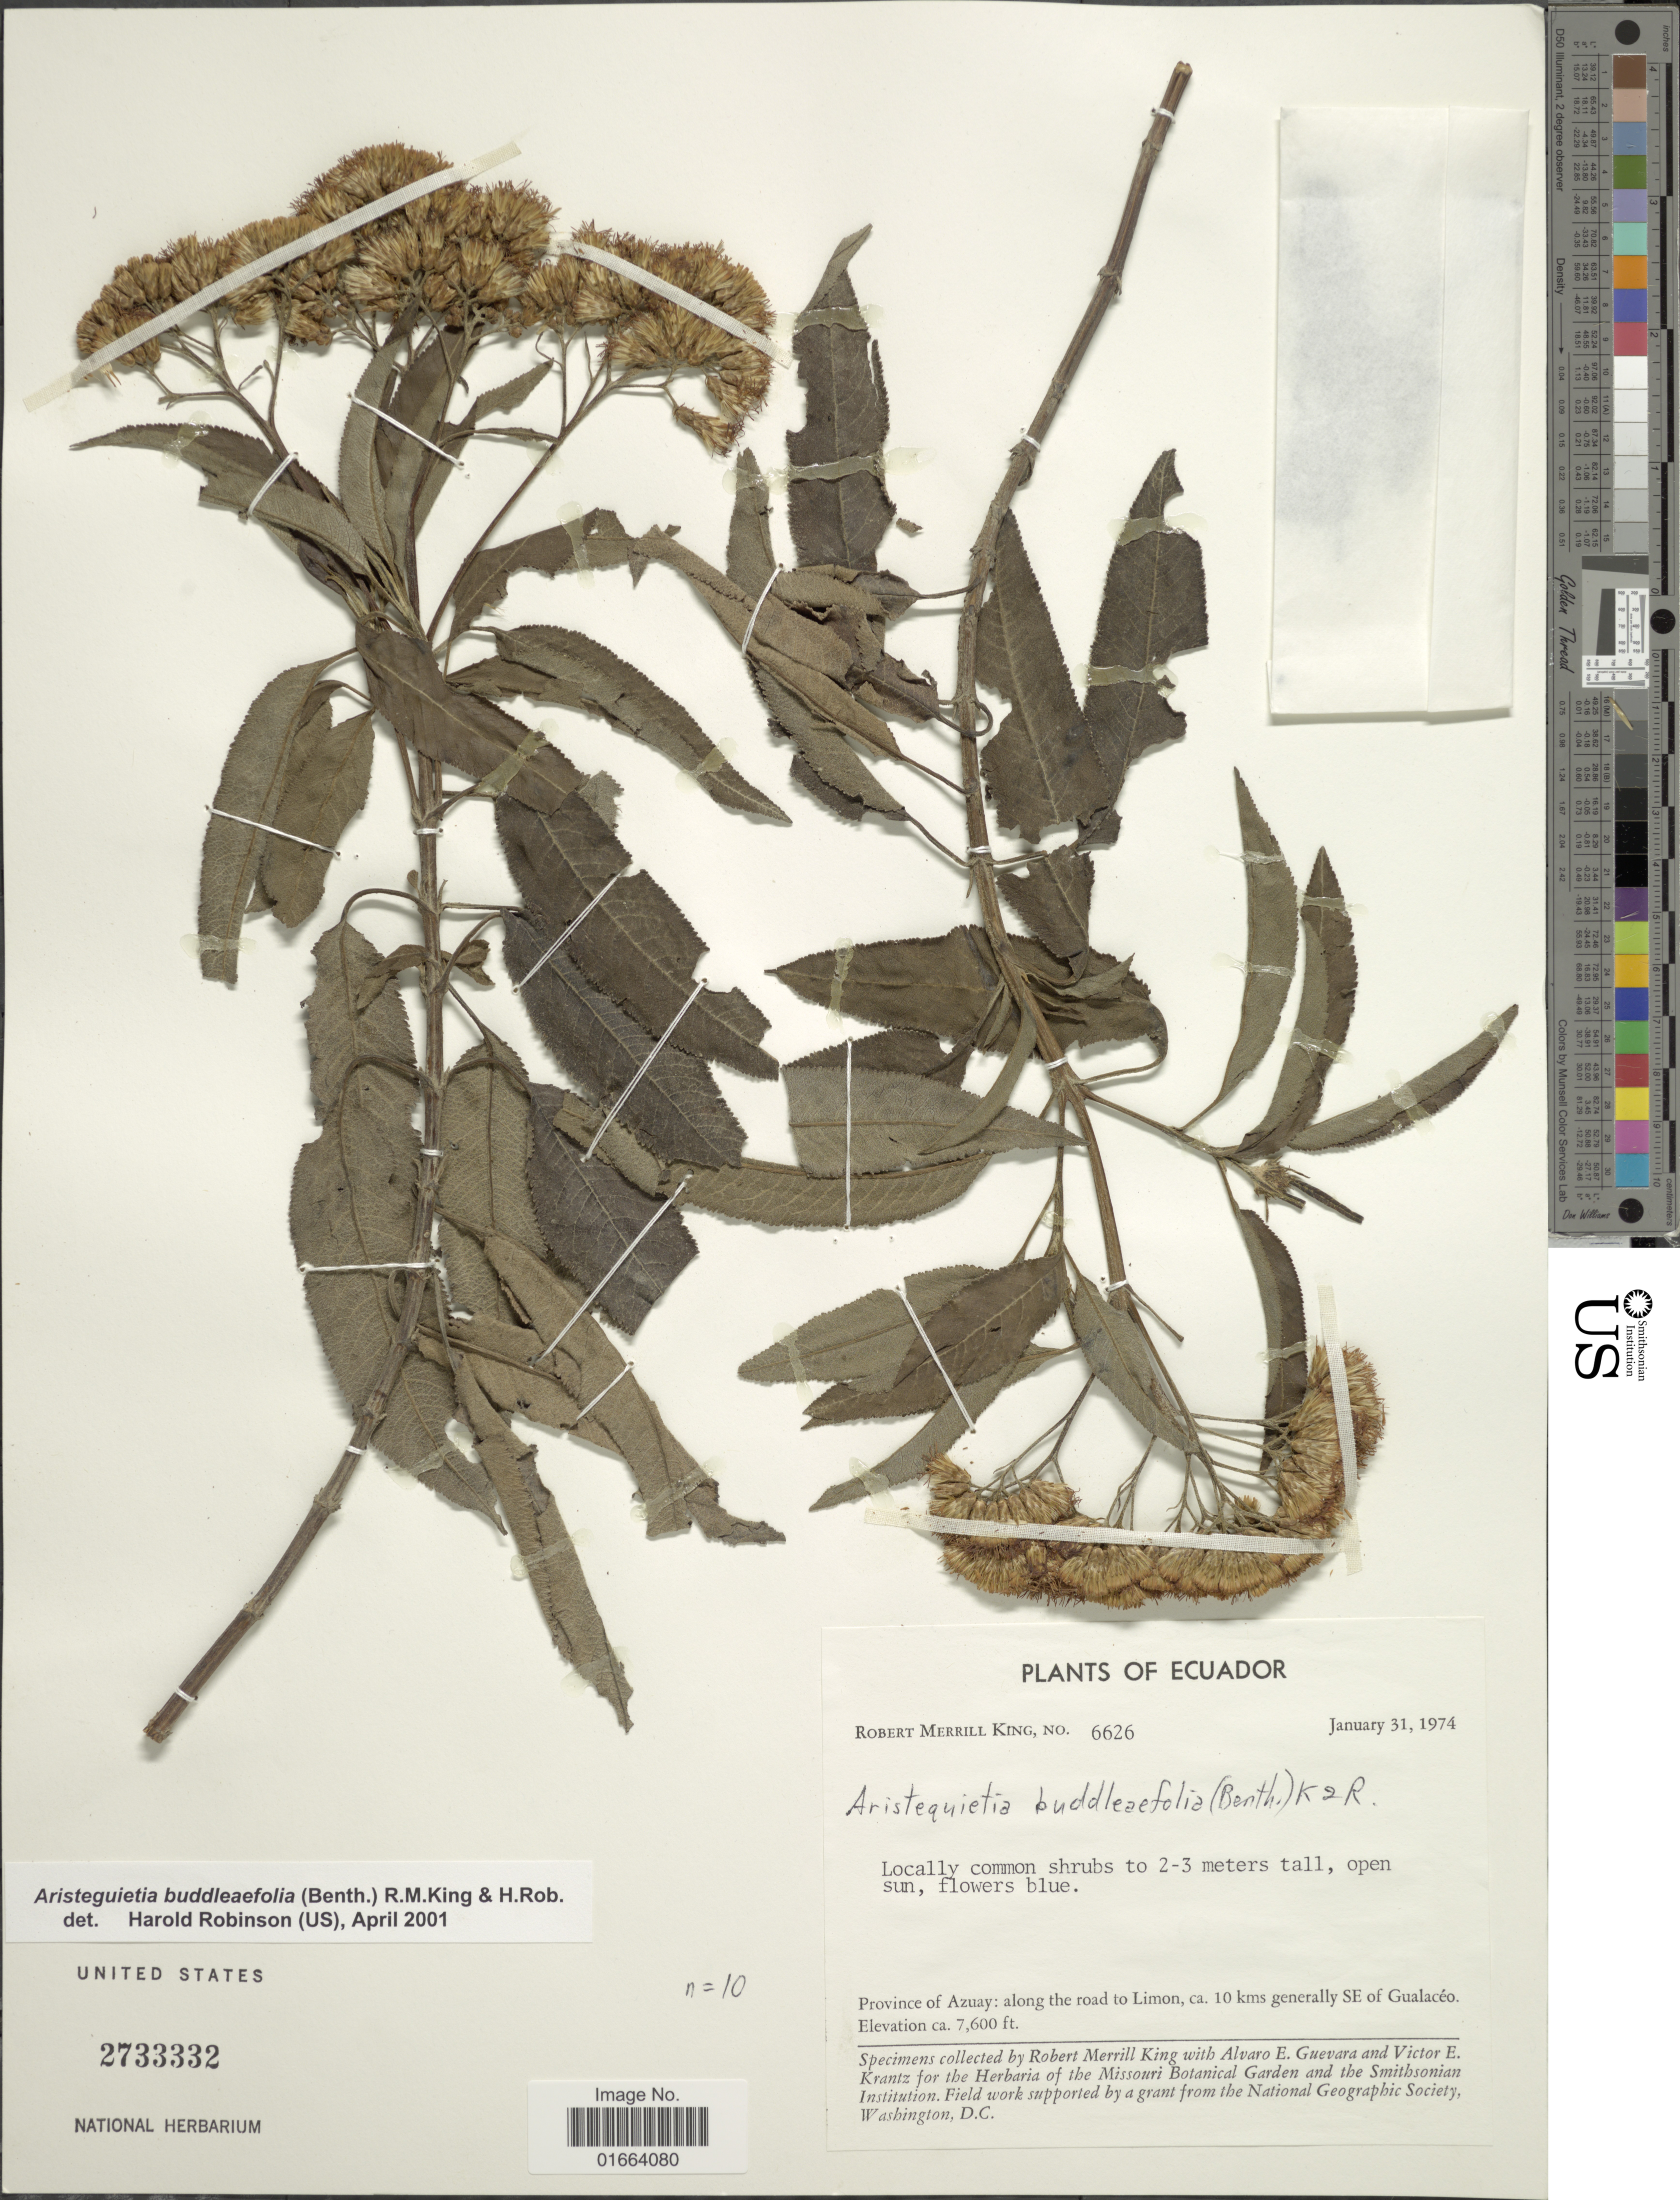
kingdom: Plantae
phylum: Tracheophyta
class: Magnoliopsida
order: Asterales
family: Asteraceae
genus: Aristeguietia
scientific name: Aristeguietia buddleaefolia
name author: (Benth.) R.M. King & H. Rob.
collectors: R. M. King, A. E. Guevara & V. Krantz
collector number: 6626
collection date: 1974-01-31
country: Ecuador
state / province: Azuay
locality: Along the road to Limon, ca. 10 kms generally SE of Gualacéo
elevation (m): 2316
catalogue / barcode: US 2733332